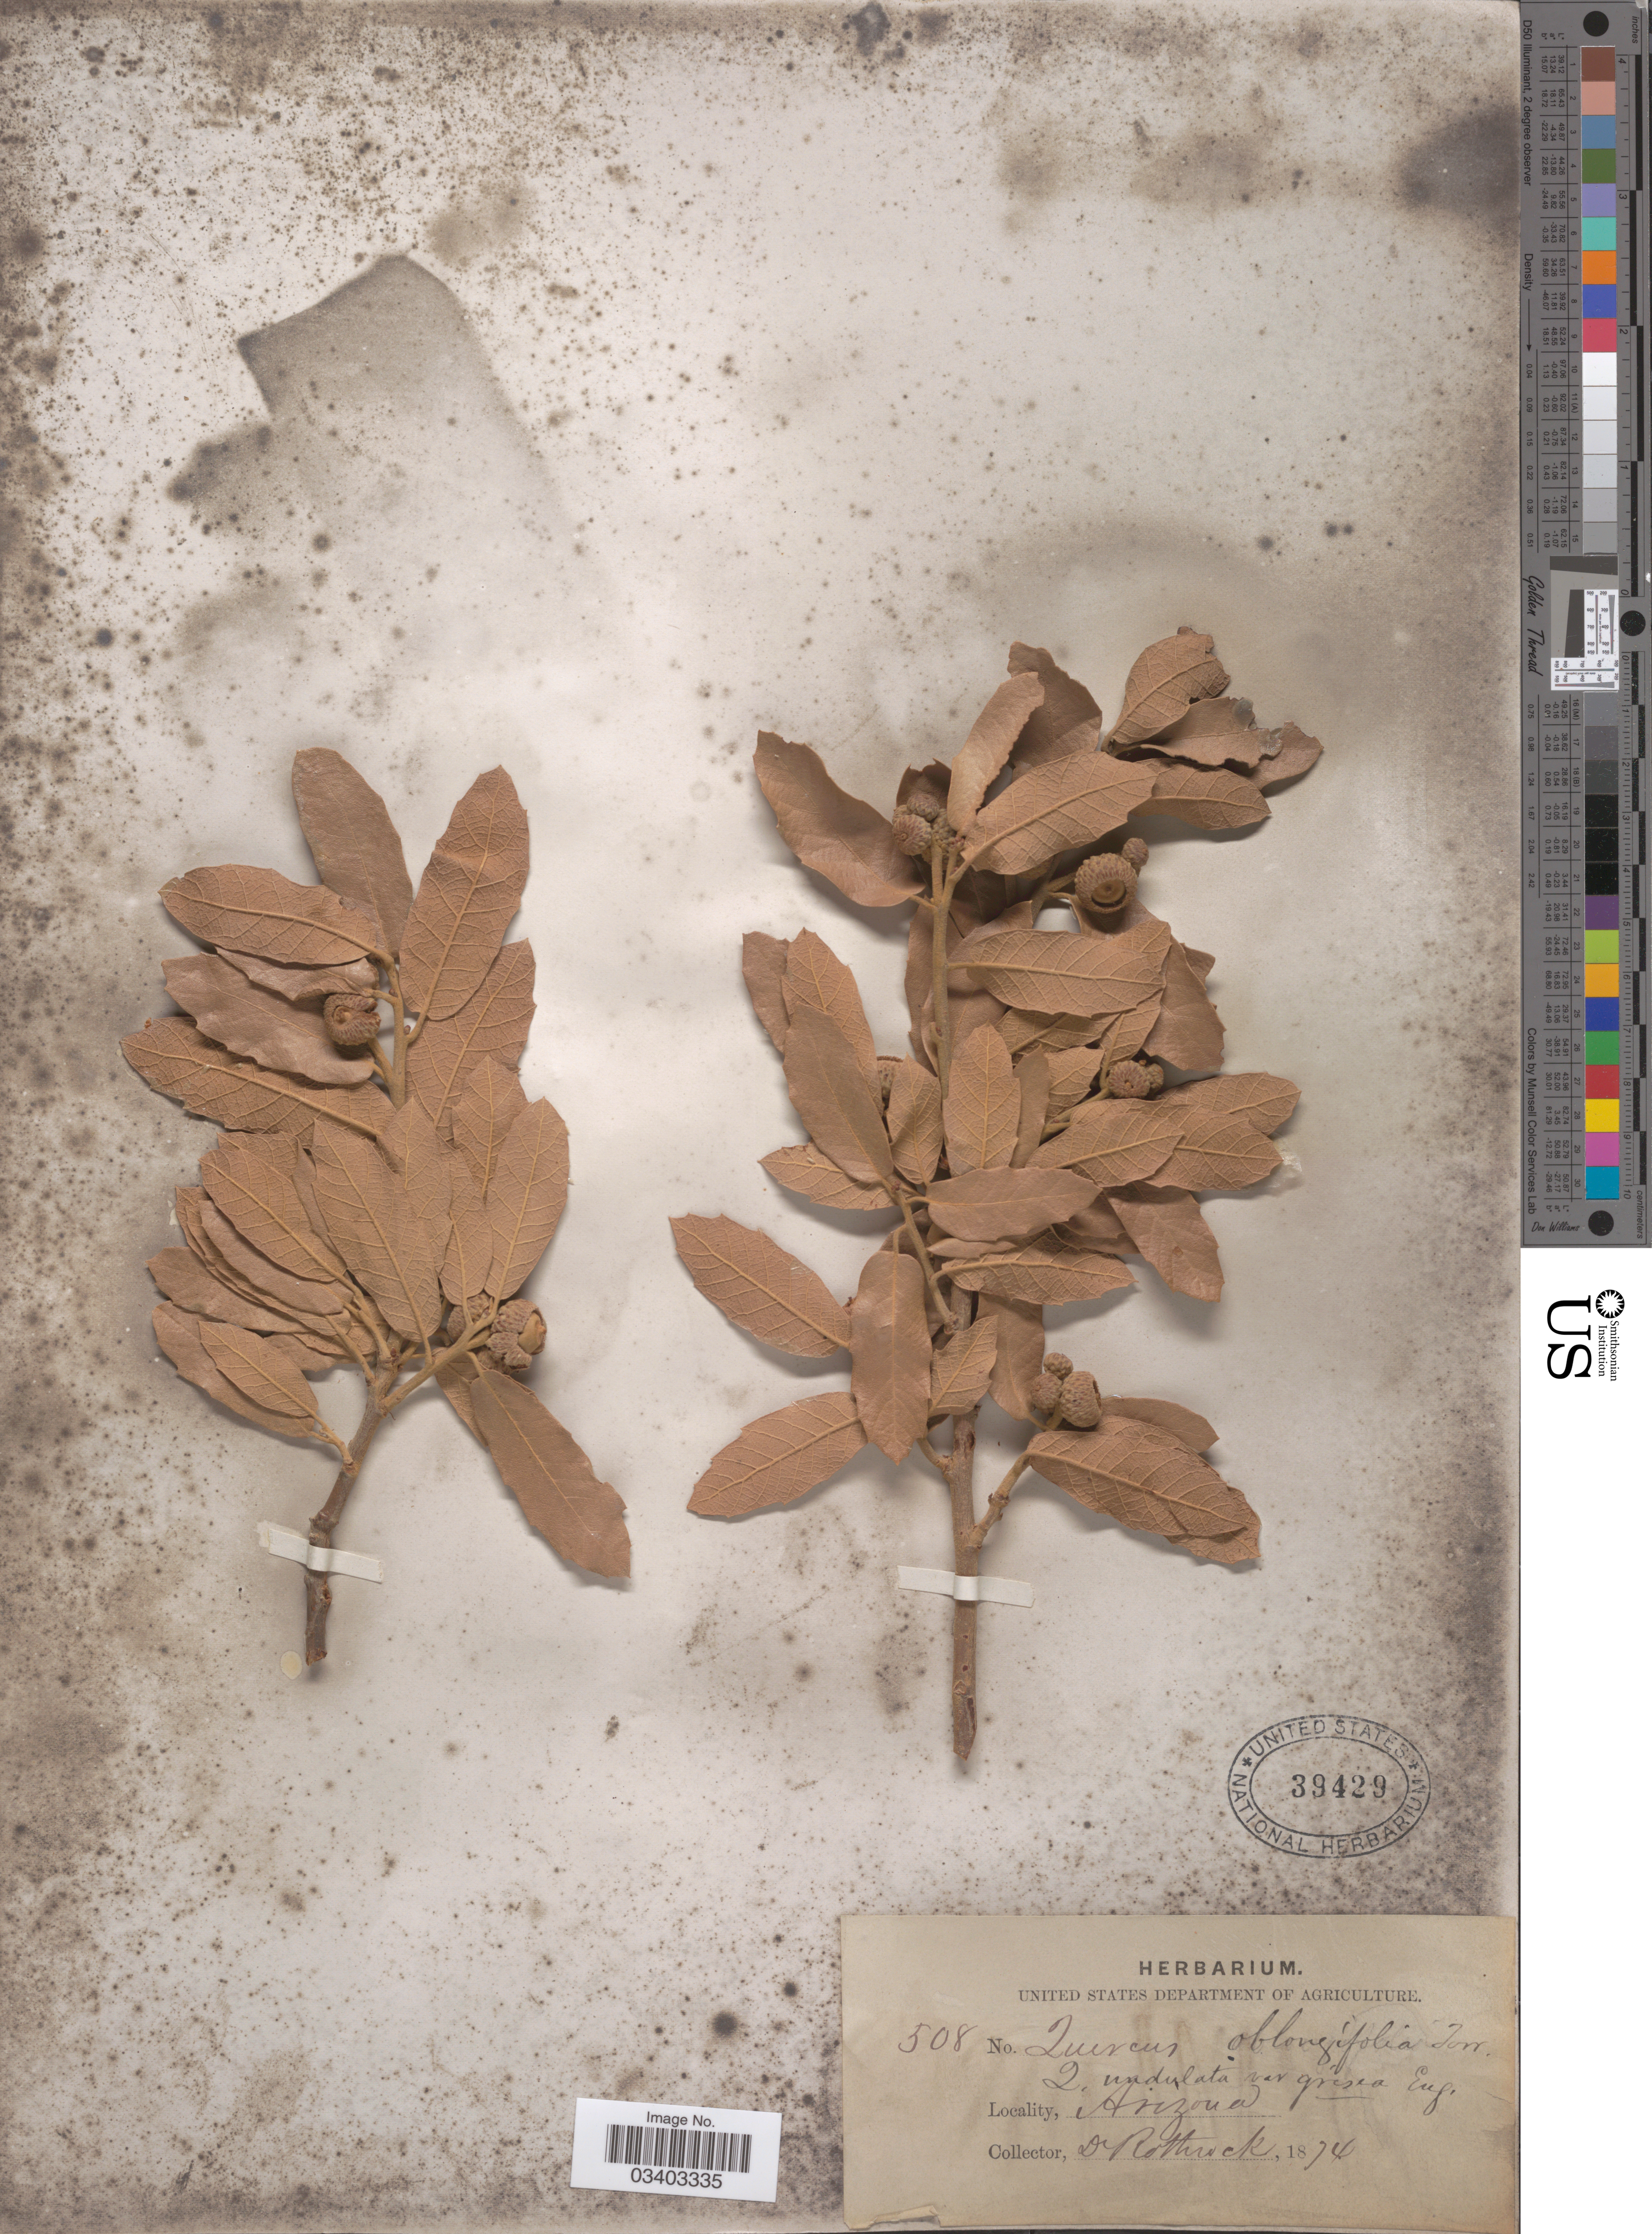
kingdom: Plantae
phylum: Tracheophyta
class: Magnoliopsida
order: Fagales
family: Fagaceae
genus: Quercus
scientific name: Quercus arizonica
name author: Sarg.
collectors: Rothrock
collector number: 508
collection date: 1874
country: United States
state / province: Arizona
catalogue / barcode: US 39429